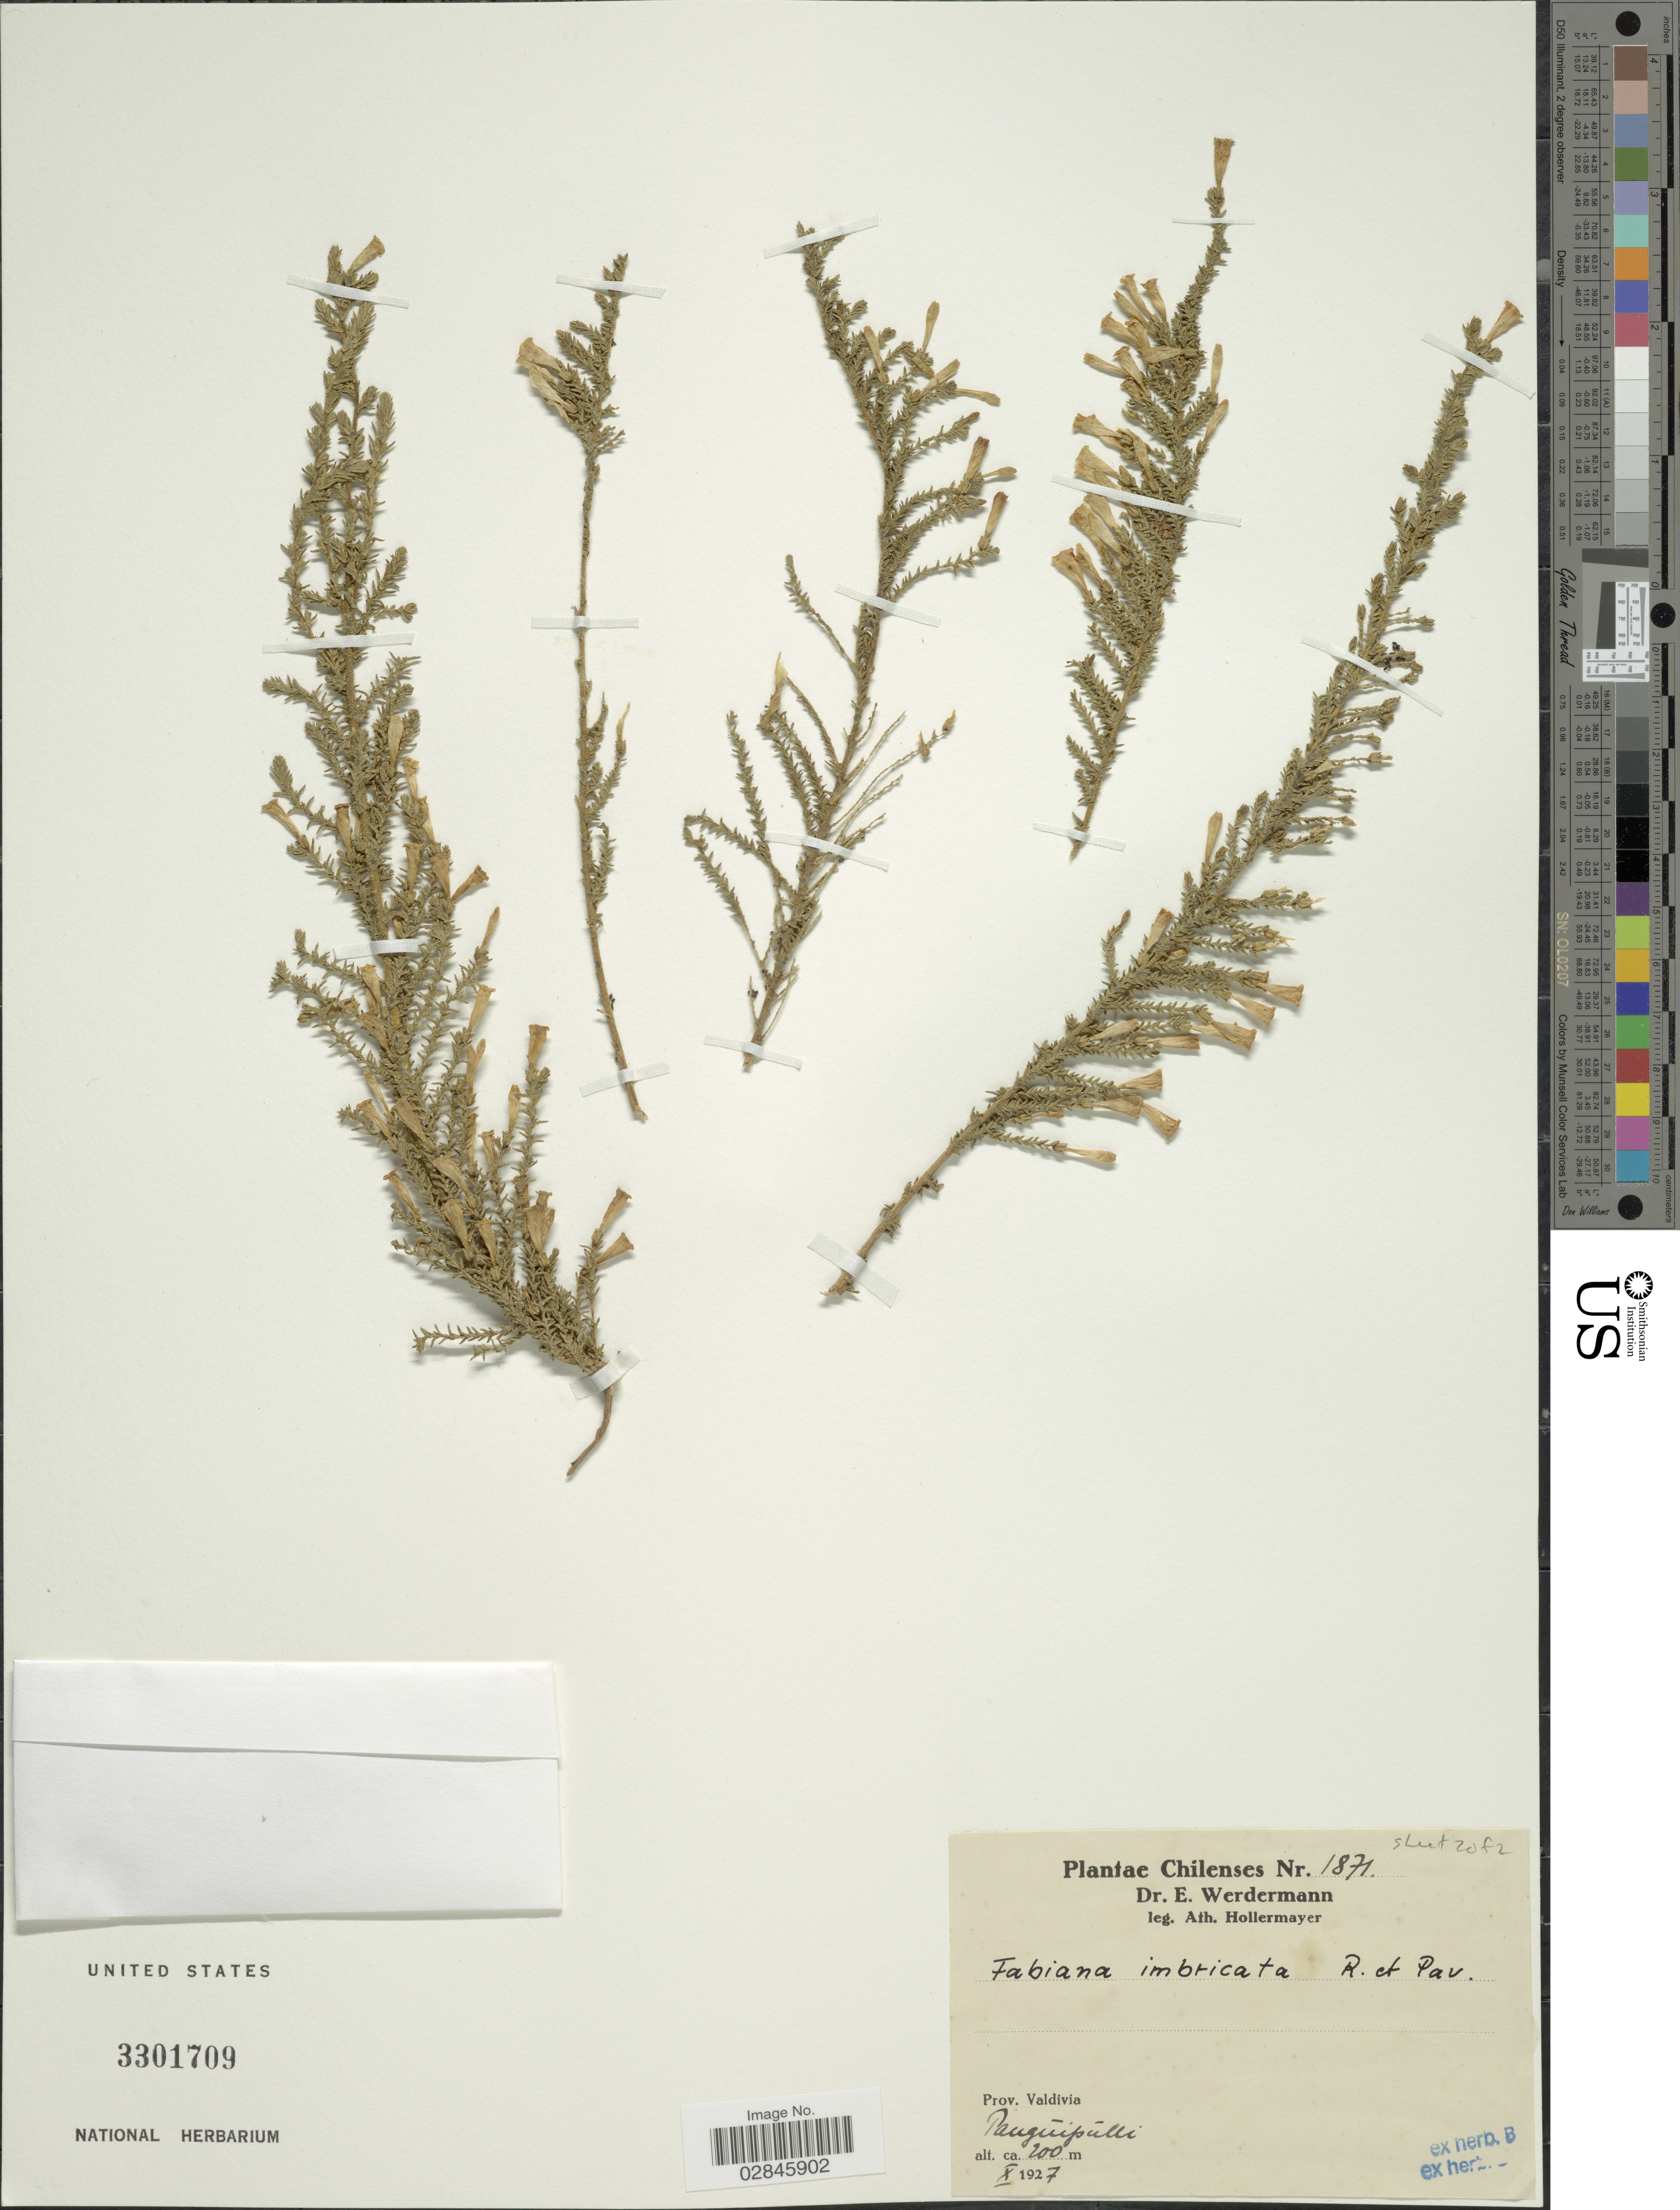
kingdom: Plantae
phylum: Tracheophyta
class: Magnoliopsida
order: Solanales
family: Solanaceae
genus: Fabiana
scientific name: Fabiana imbricata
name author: Ruiz & Pav.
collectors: A. Hollermayer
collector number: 1871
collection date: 1927-10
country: Chile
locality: Prov. Valdivia. Pangúipulli.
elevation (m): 200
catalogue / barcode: US 3301709